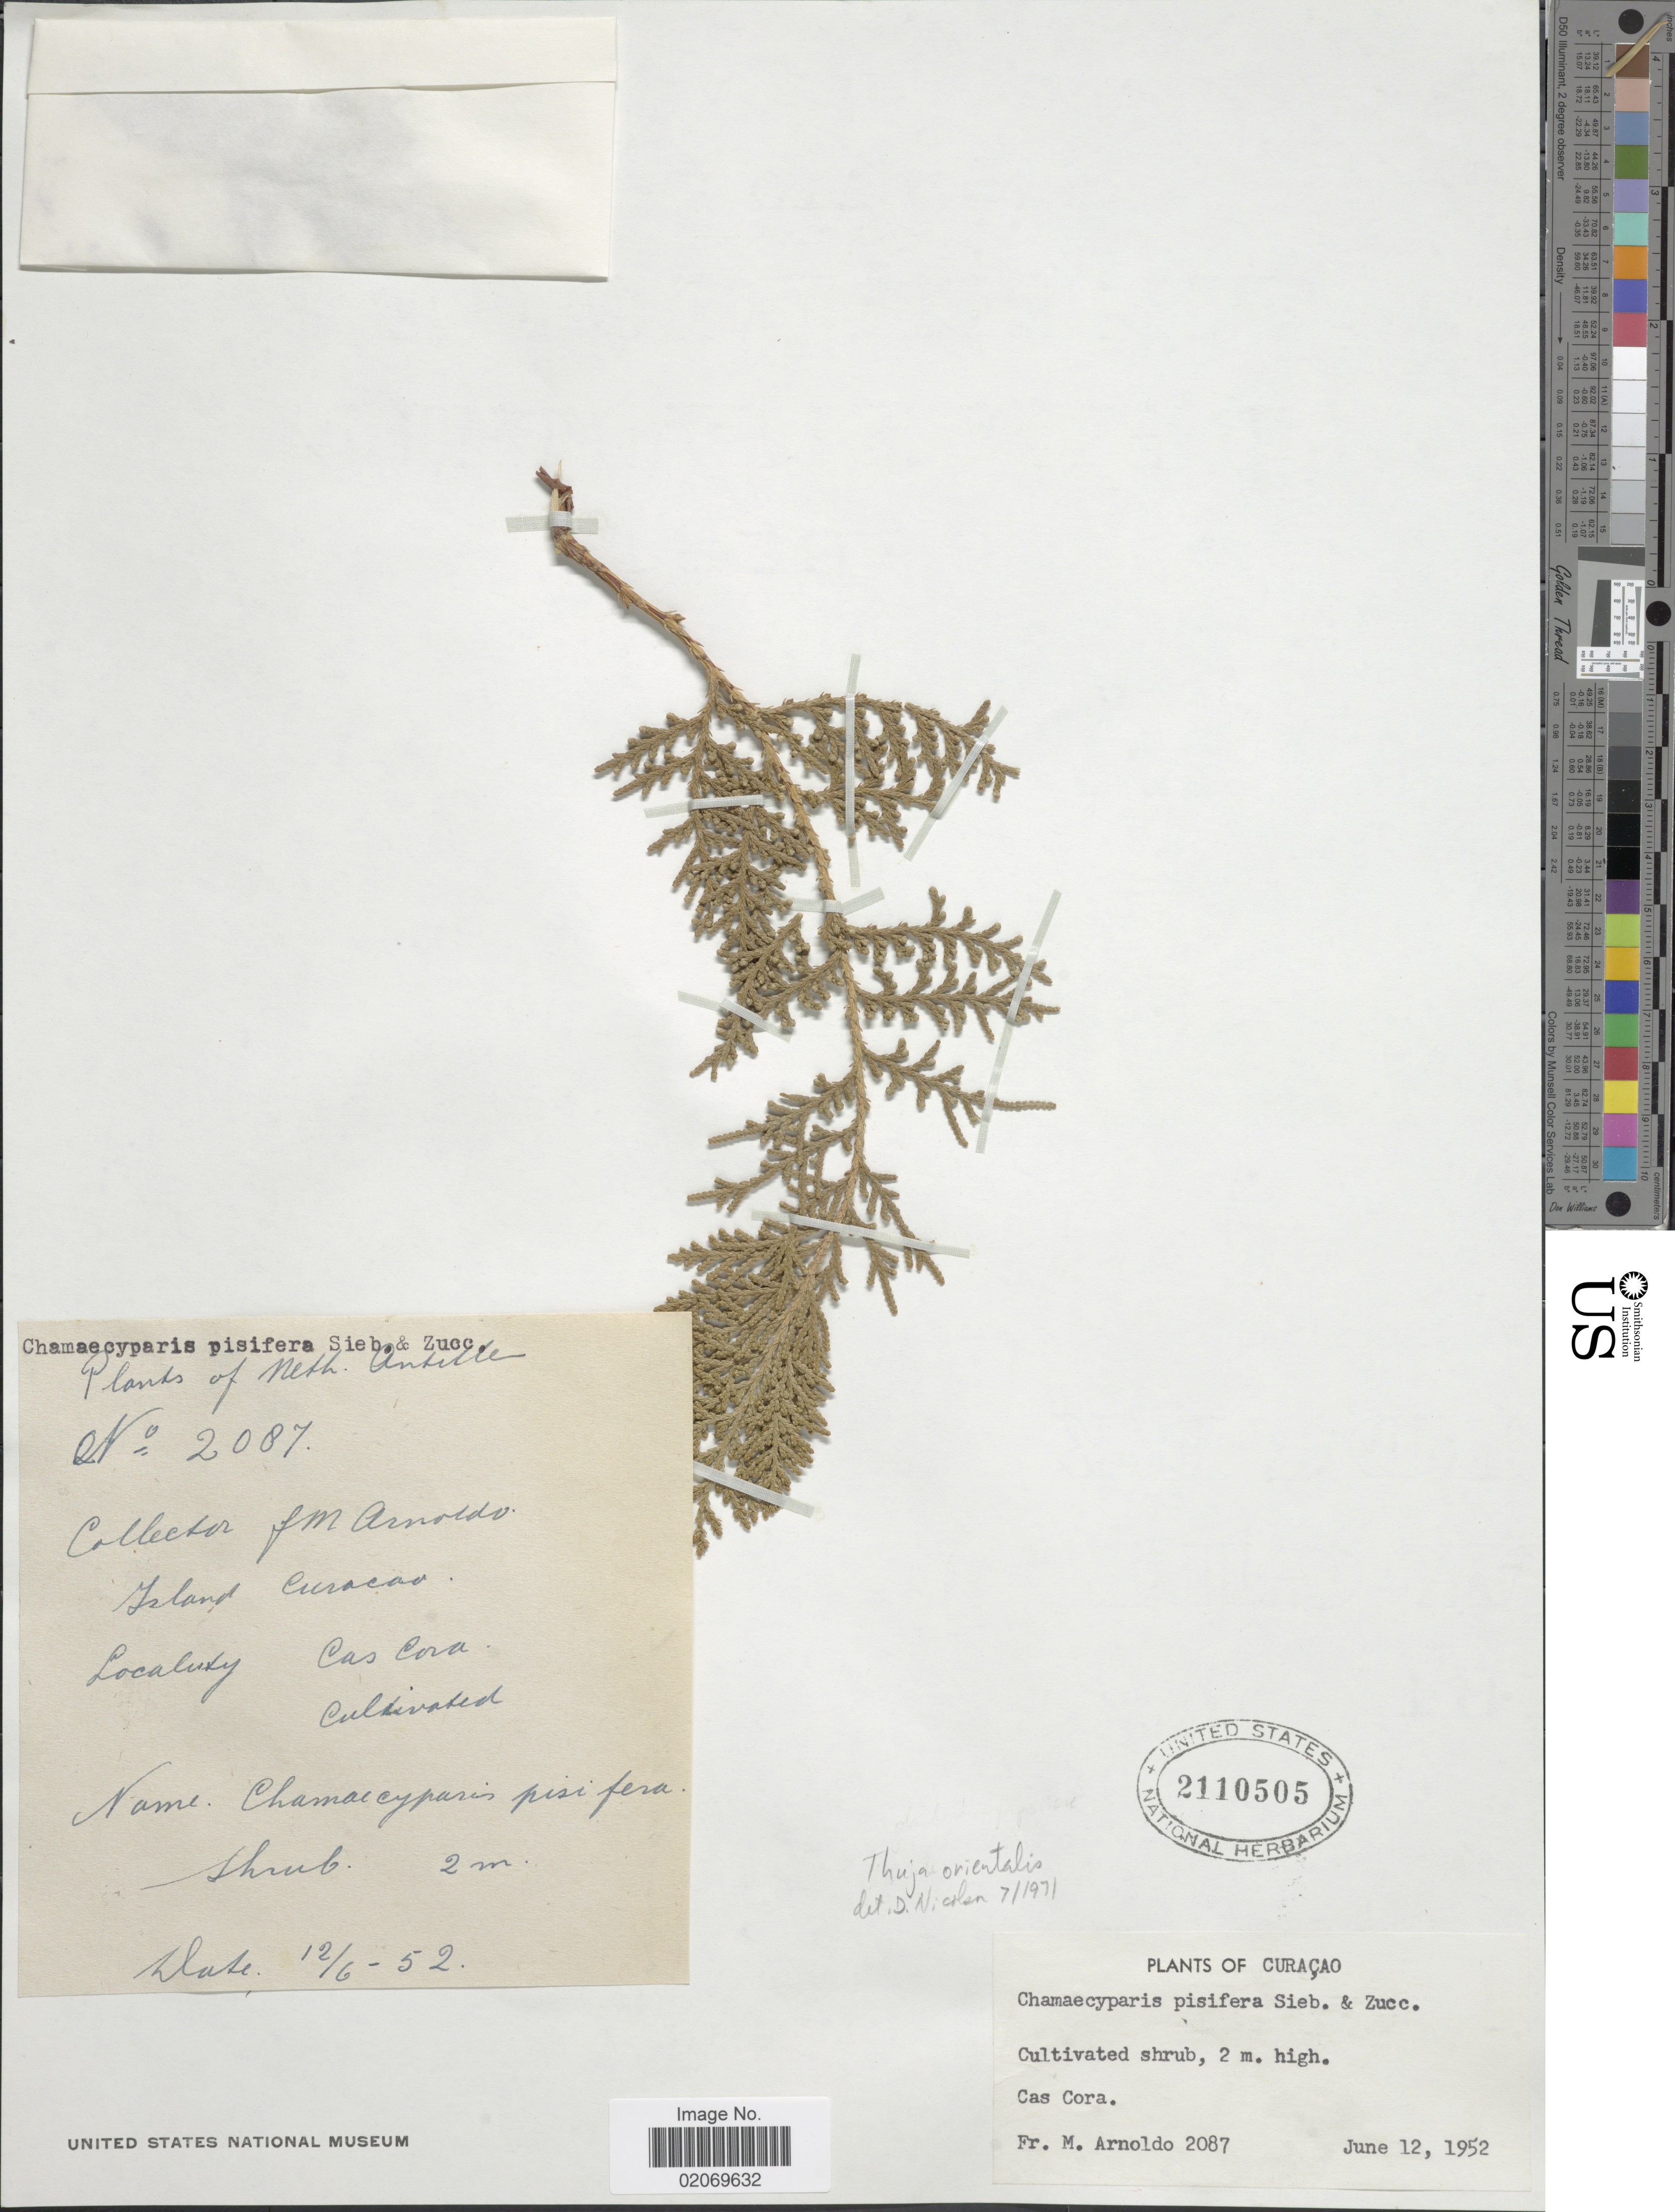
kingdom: Plantae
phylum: Tracheophyta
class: Pinopsida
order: Pinales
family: Cupressaceae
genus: Thuja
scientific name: Thuja orientalis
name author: L.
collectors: N. Arnoldo-Broeders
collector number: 2087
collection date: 1952-06-12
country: Curaçao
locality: Island Curaçao, Cas Cora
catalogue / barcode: US 2110505